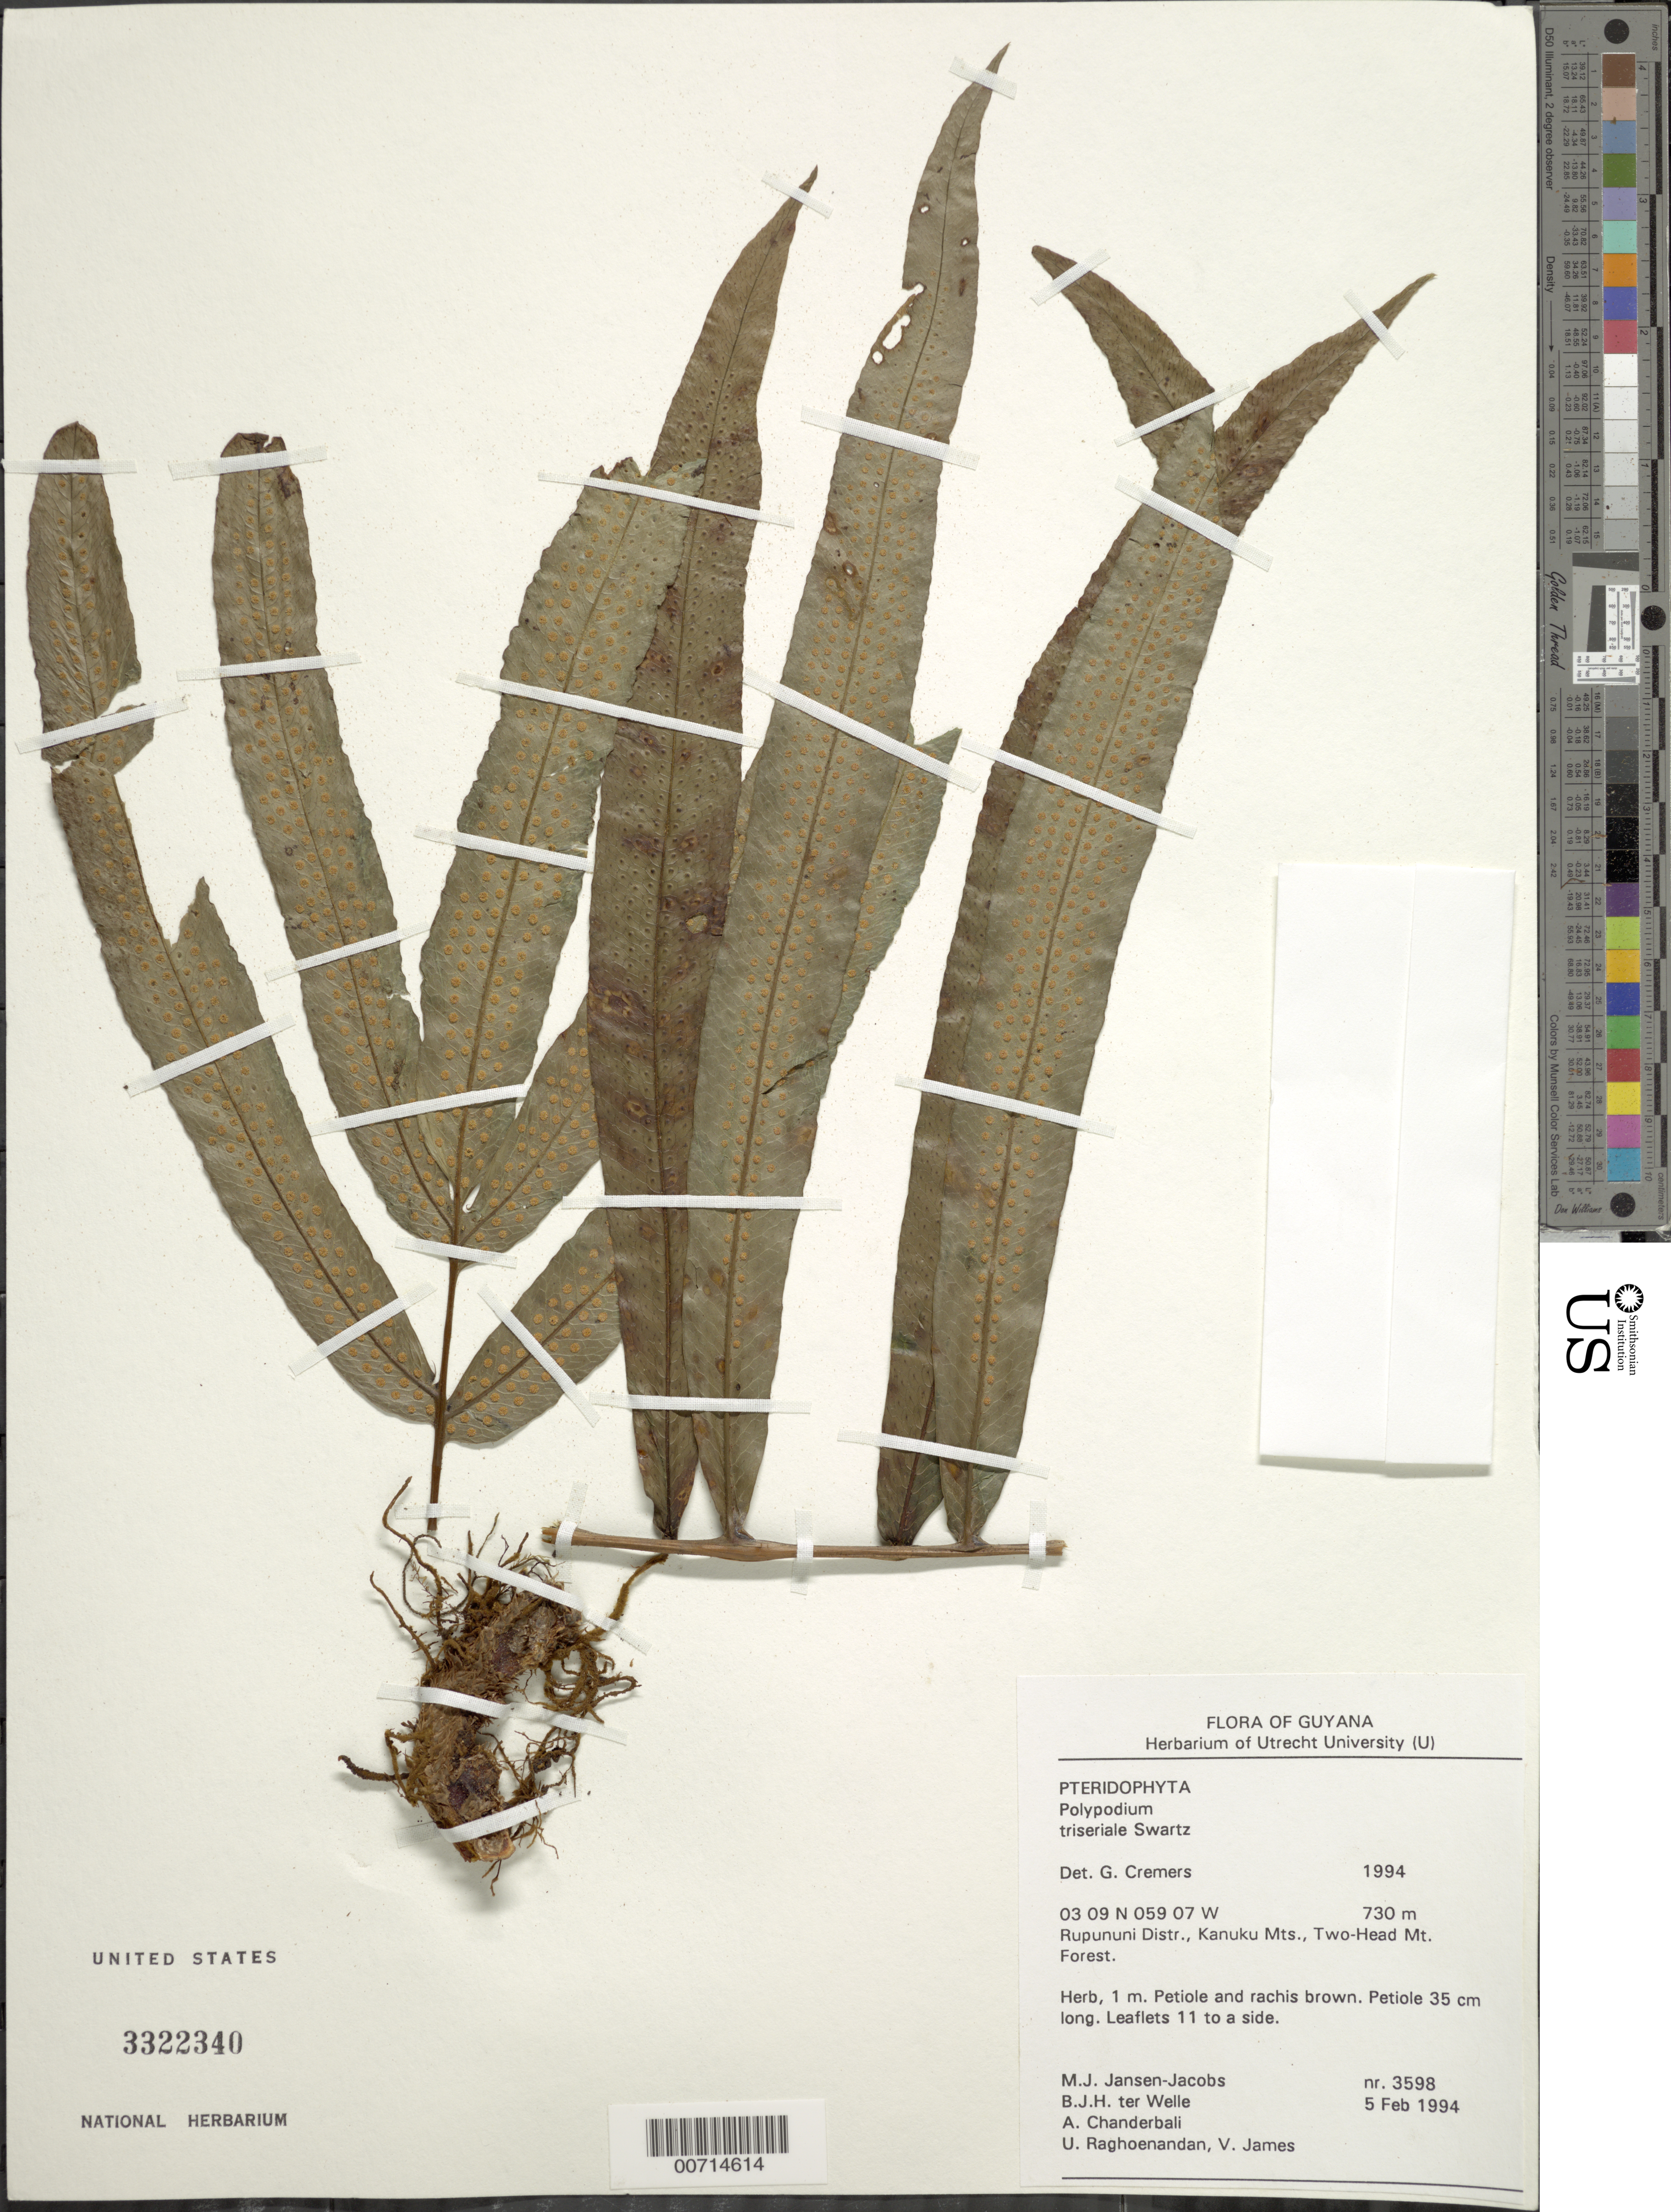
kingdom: Plantae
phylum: Tracheophyta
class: Polypodiopsida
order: Polypodiales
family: Polypodiaceae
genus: Serpocaulon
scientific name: Serpocaulon triseriale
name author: (Sw.) A.R. Sm.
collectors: M. J. Jansen-Jacobs, B. Welle, A. S. Chanderbali, U. Raghoenandan & V. James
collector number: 3598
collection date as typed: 5-Feb-94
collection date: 1994-02-05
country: Guyana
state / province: U. Takutu-U. Essequibo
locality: Two-Head Mt., Kanuku Mts.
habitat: Forest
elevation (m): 730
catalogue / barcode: US 3322340